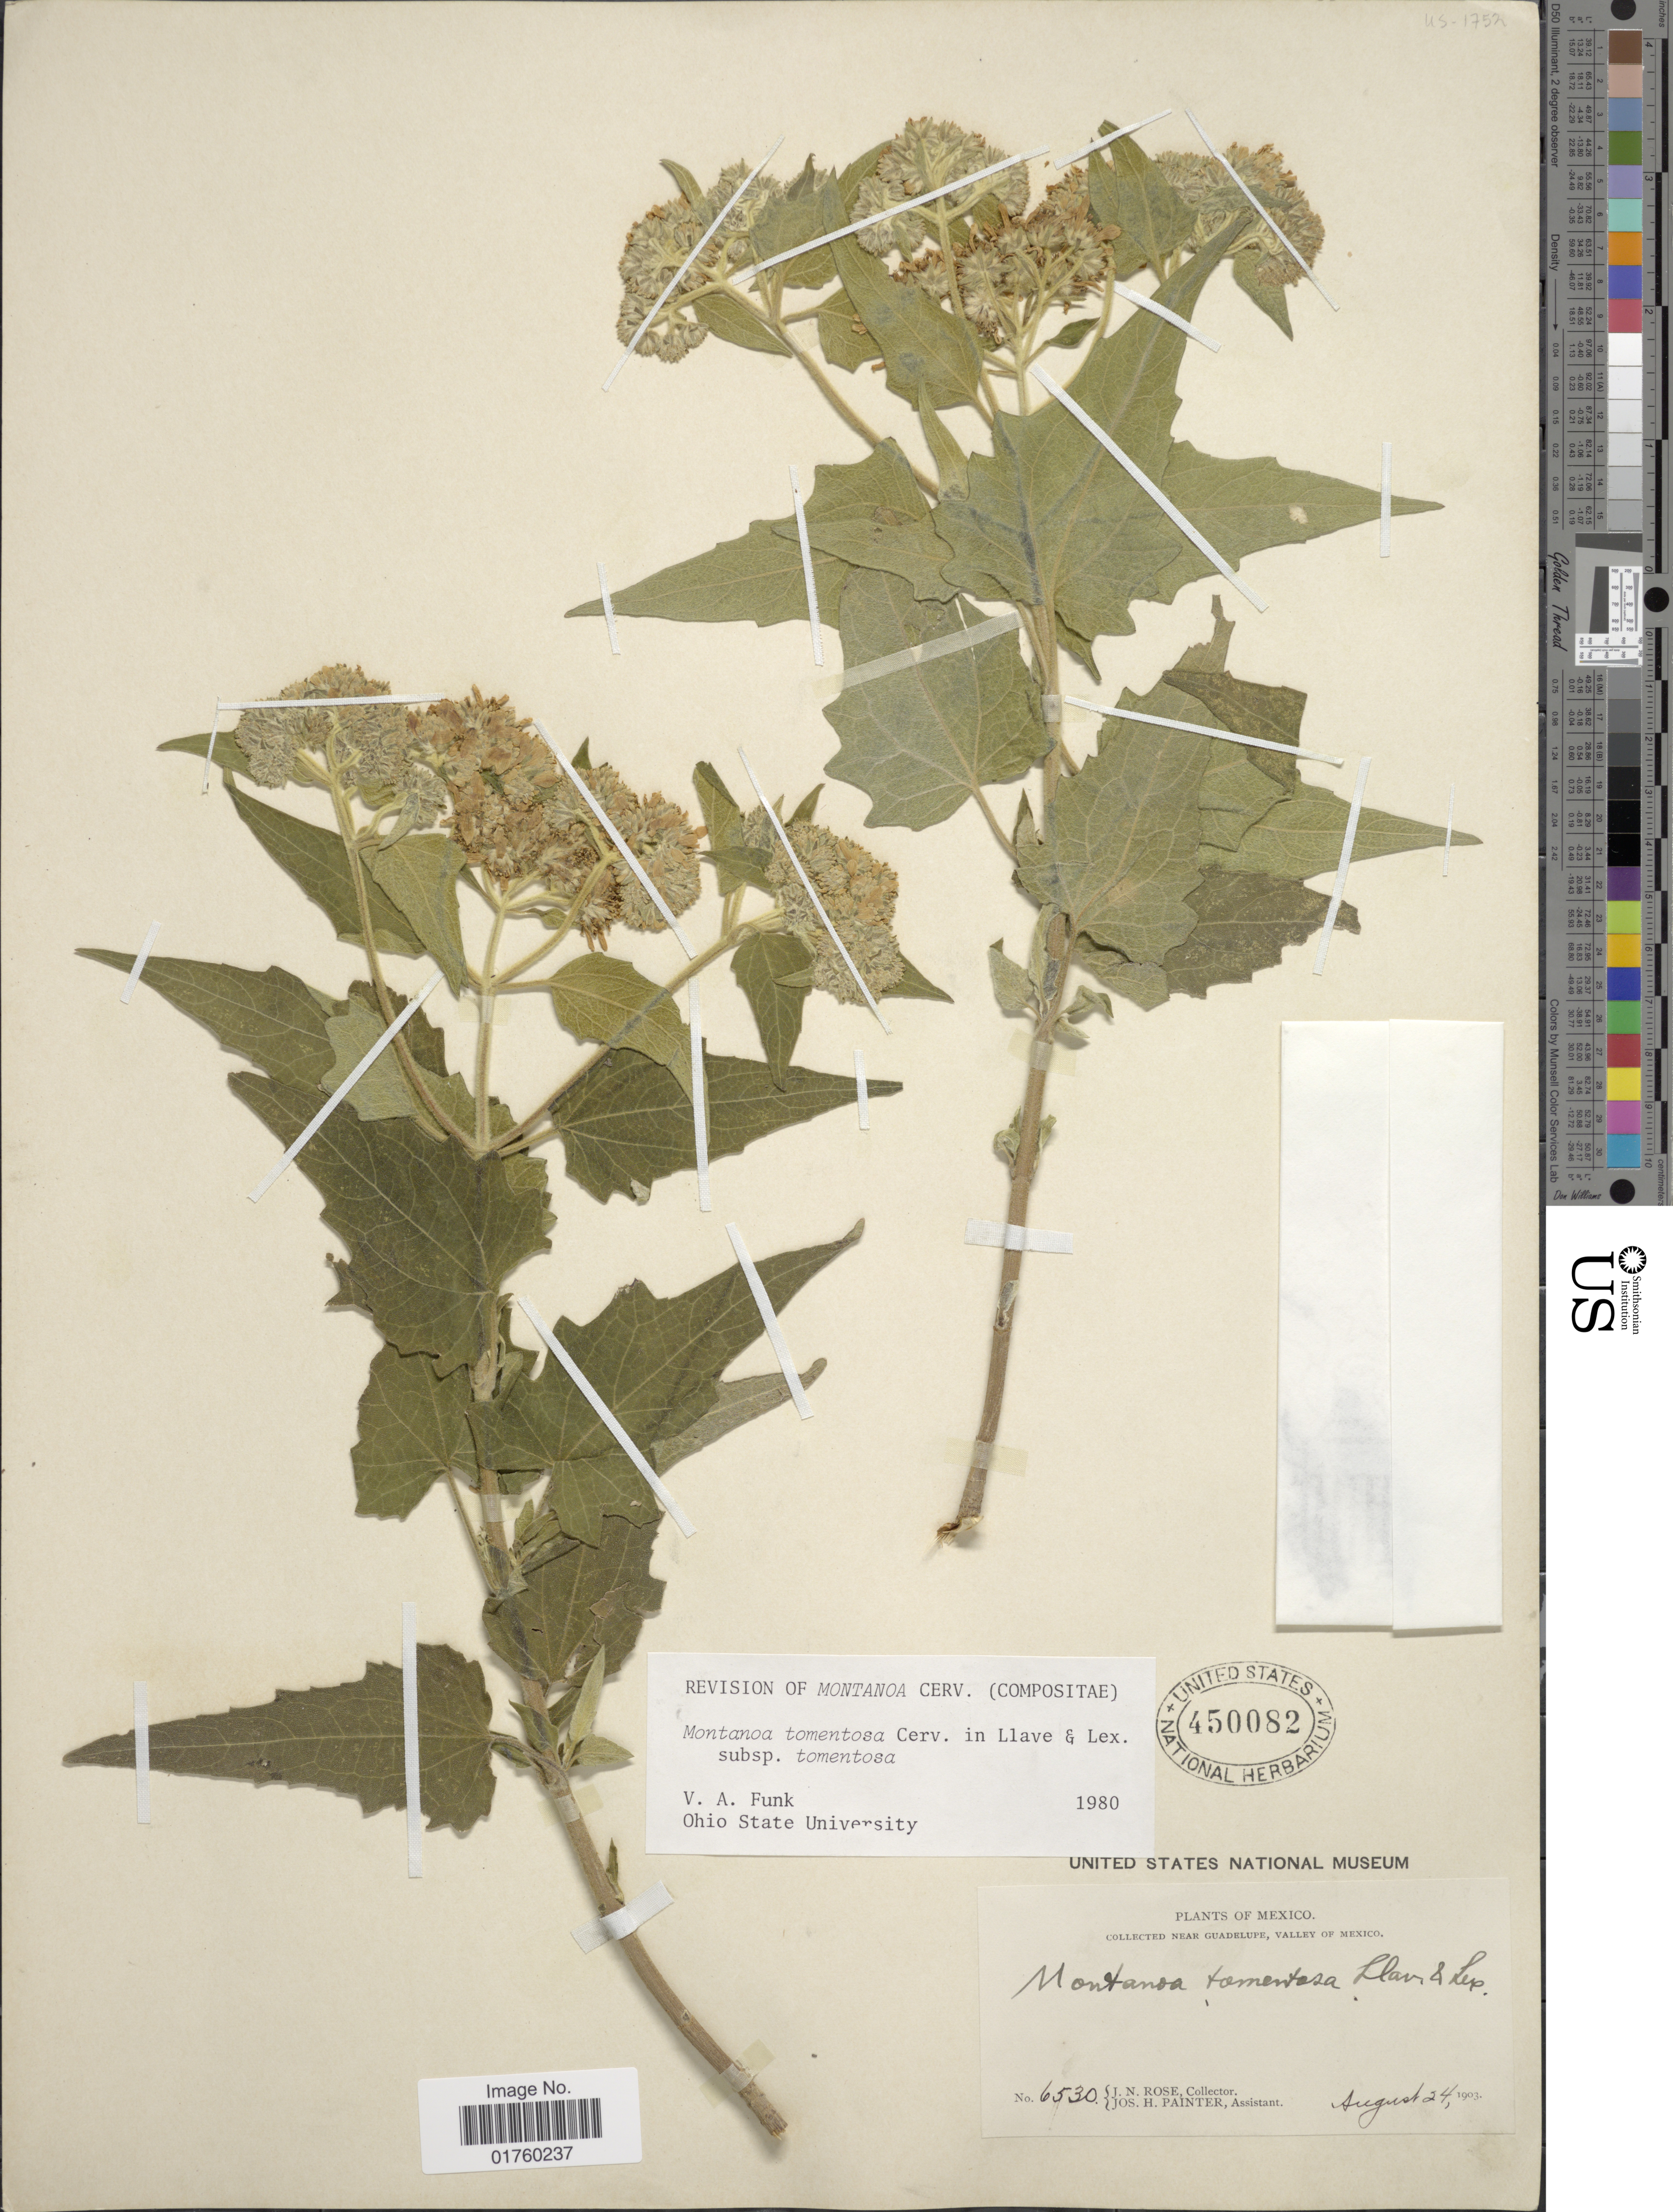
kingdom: Plantae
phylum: Tracheophyta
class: Magnoliopsida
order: Asterales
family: Asteraceae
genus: Montanoa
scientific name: Montanoa tomentosa subsp. tomentosa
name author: Cerv.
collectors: J. N. Rose, J. H. Painter & J. S. Rose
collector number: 6530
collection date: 1903-08-24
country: Mexico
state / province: Baja California Sur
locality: Near Guadalupe, Valley of Mexico.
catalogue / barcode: US 450082